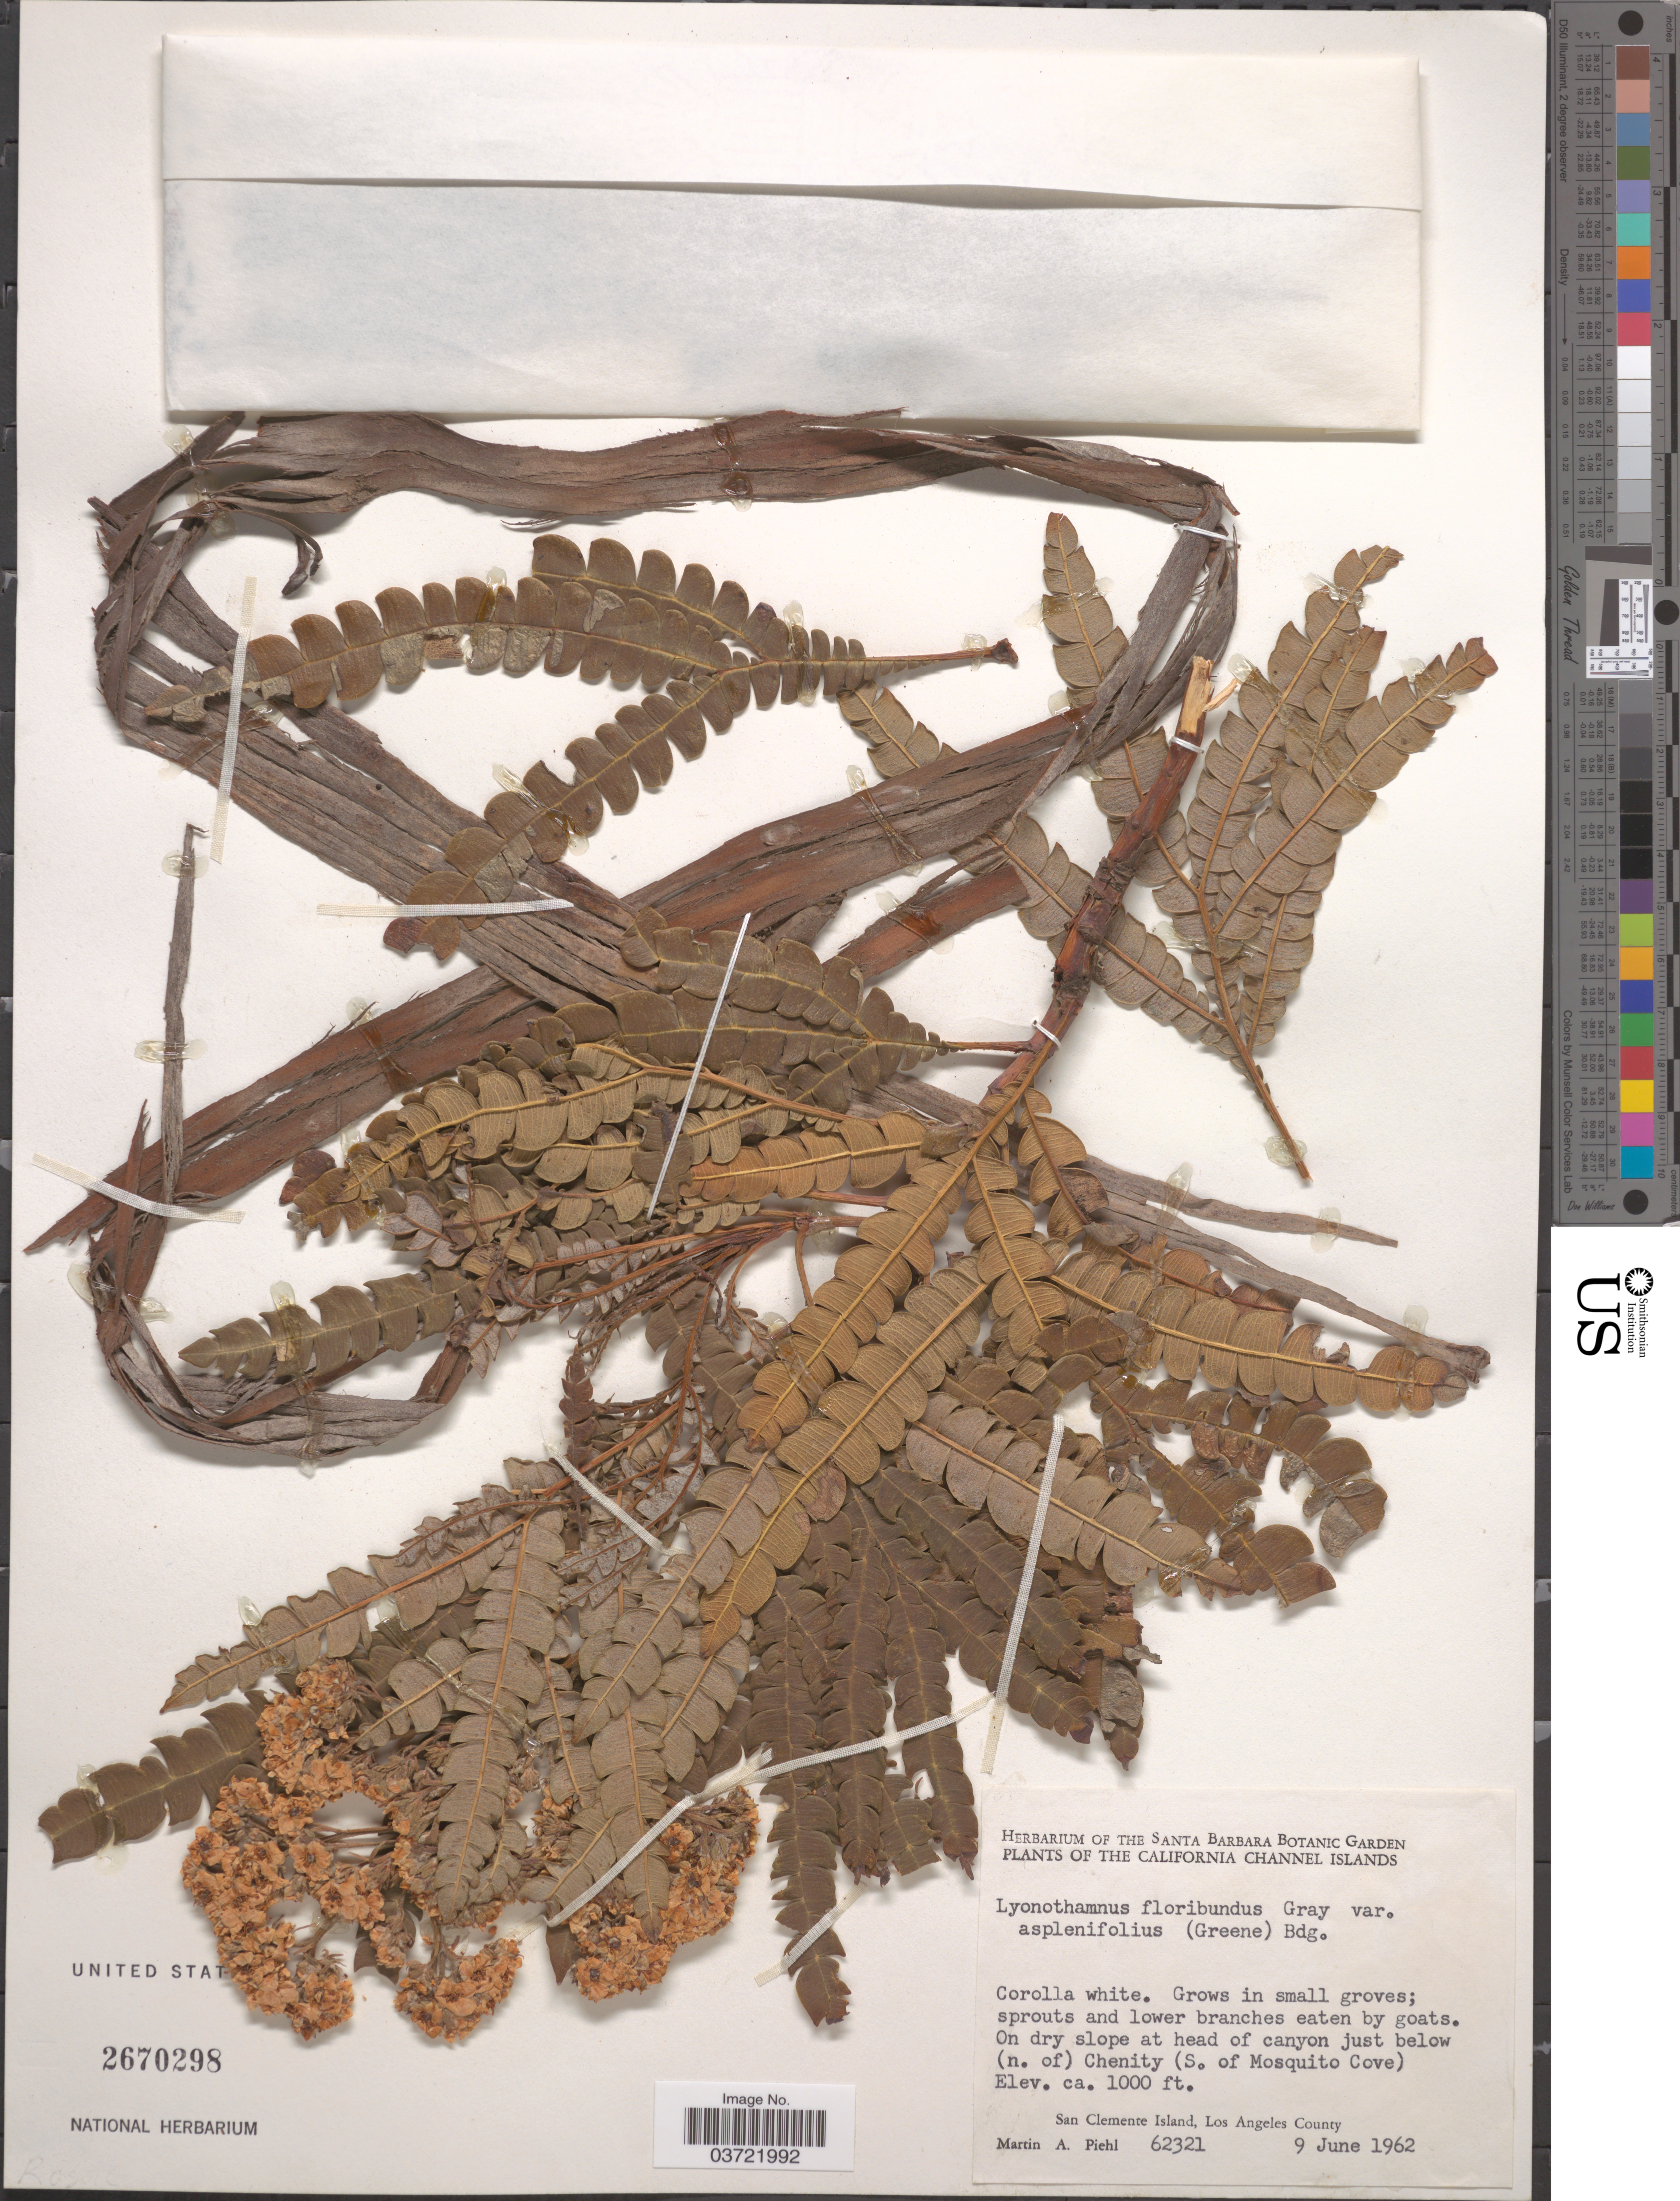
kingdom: Plantae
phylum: Tracheophyta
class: Magnoliopsida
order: Rosales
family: Rosaceae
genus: Lyonothamnus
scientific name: Lyonothamnus floribundus var. aspleniifolius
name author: (Greene) Brandegee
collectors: M. Piehl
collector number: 62321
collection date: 1962-06-09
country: United States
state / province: California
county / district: Los Angeles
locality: California Channel Islands. On dry slope at head of canyon just below (n. of) Chenity (S. of Mosquito Cove). San Clemente Island, Los Angeles County.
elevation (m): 305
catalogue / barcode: US 2670298